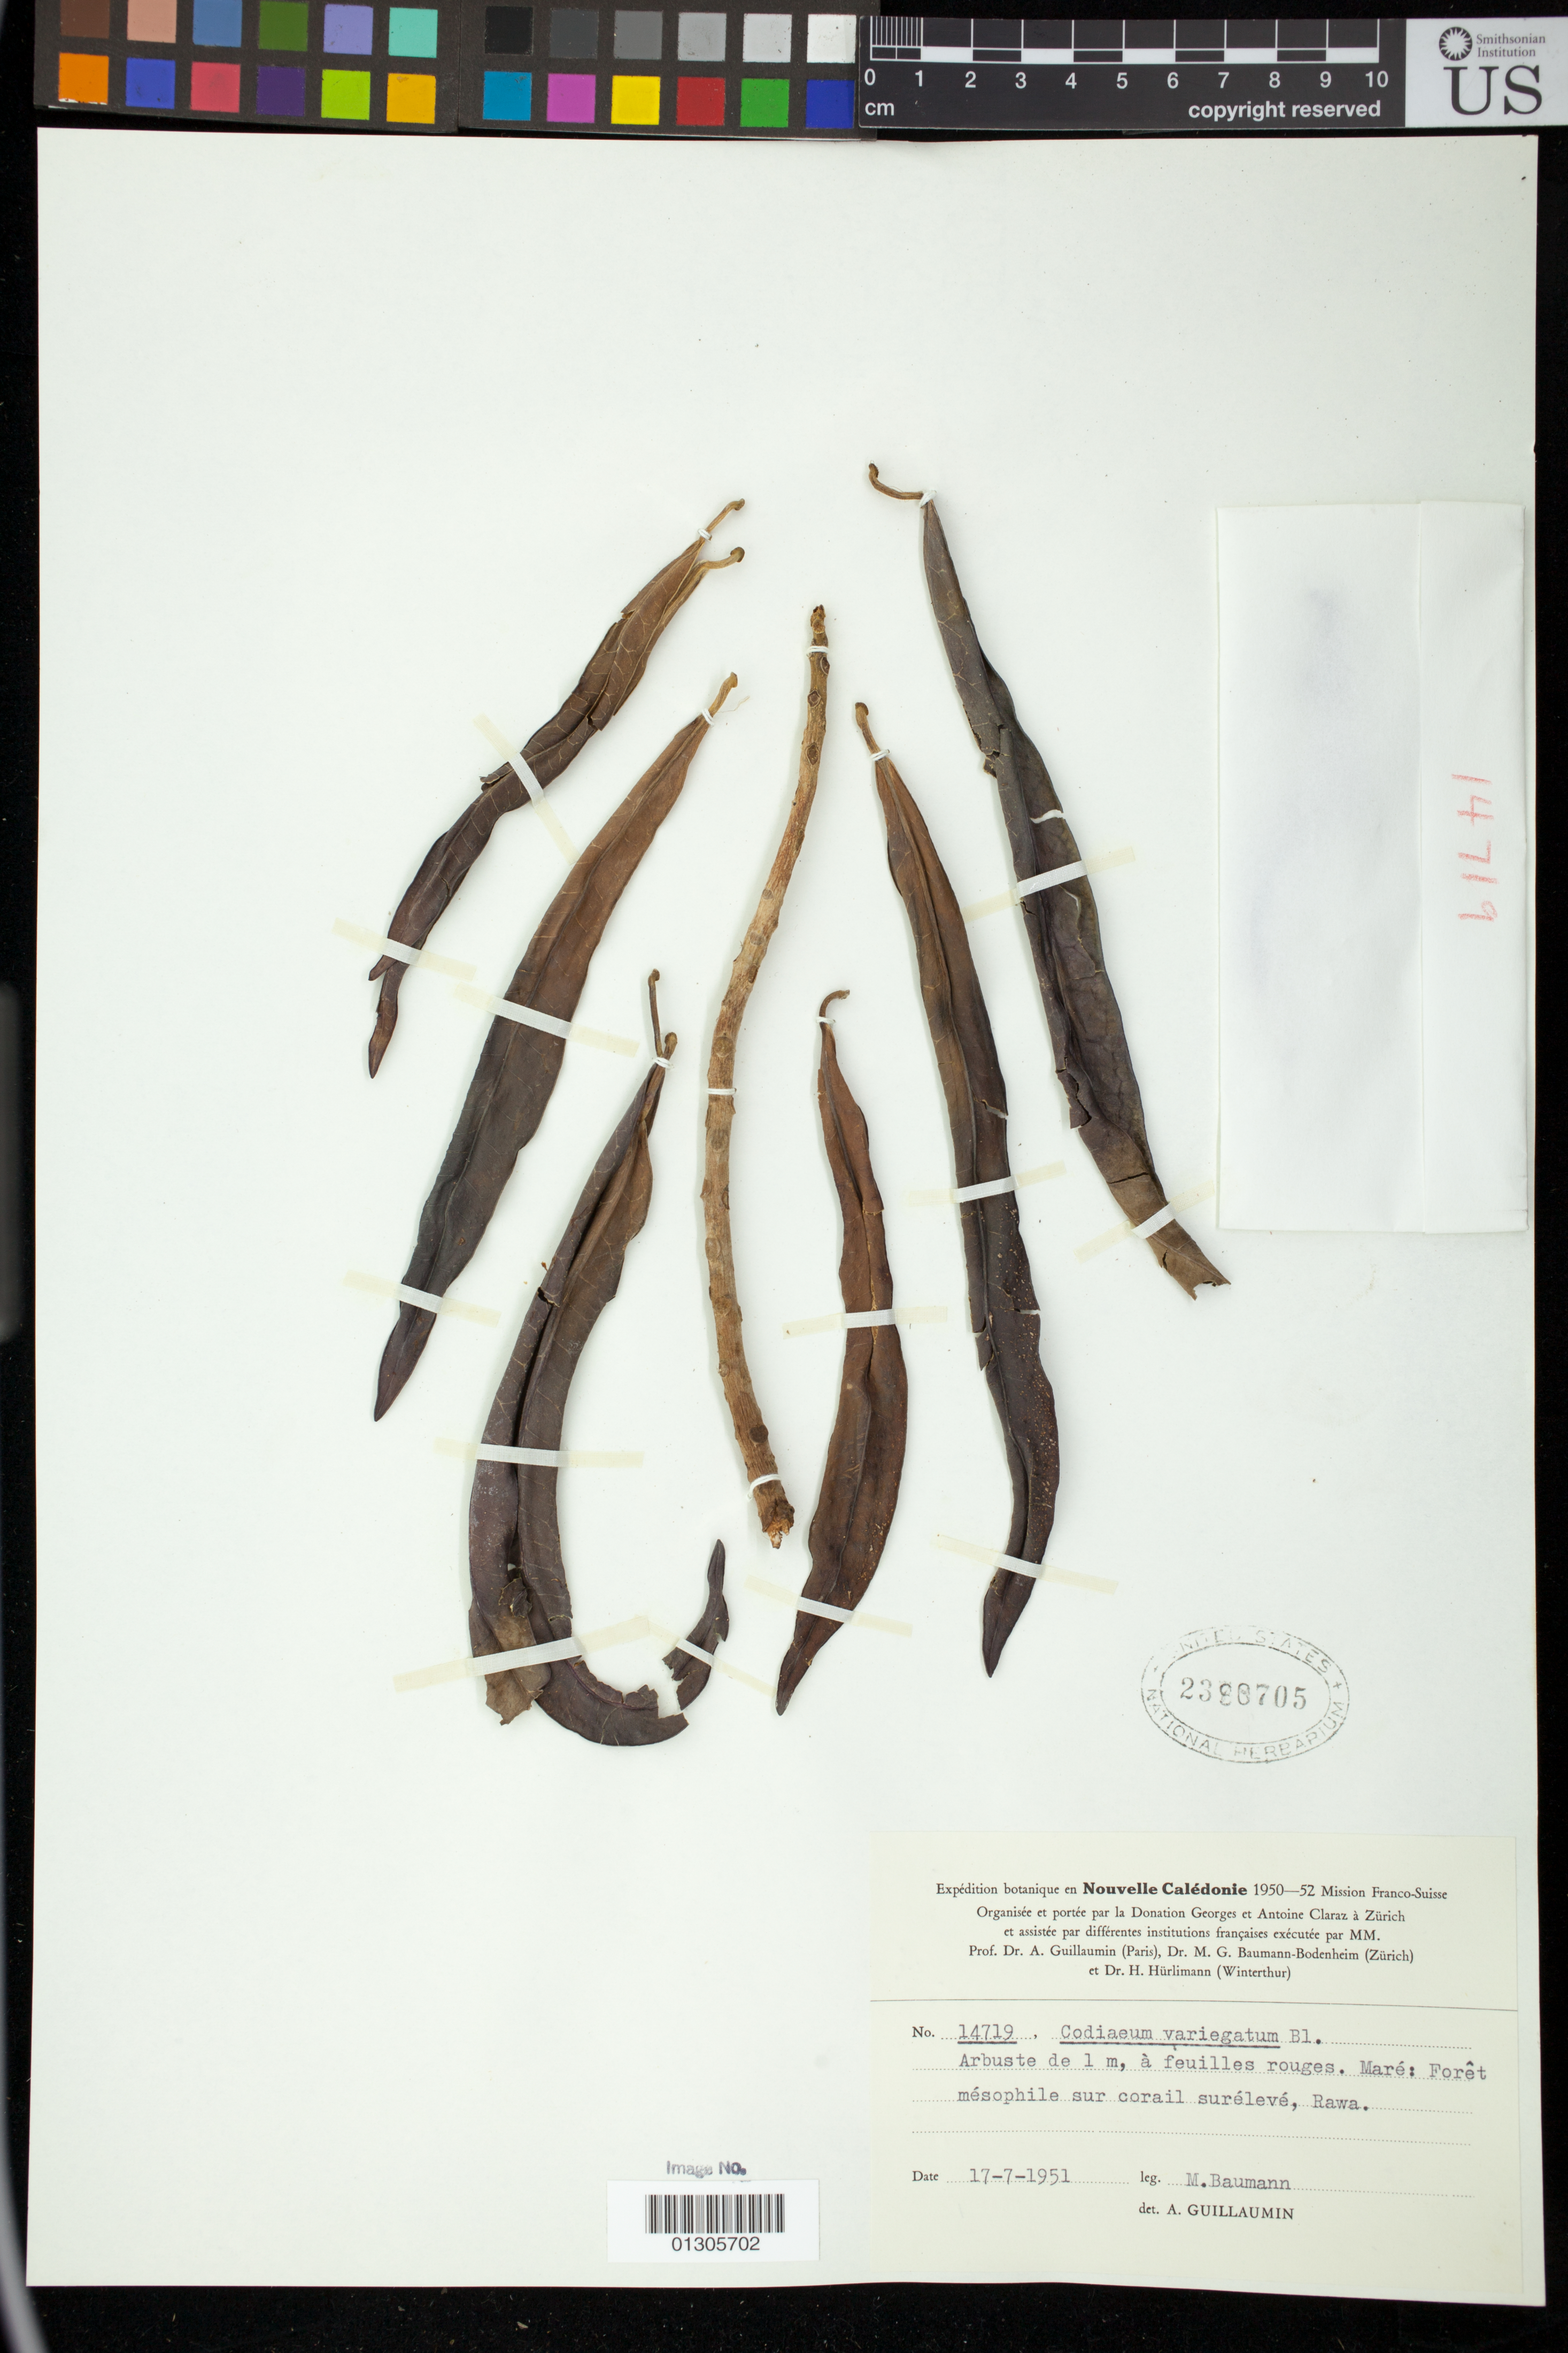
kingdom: Plantae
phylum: Tracheophyta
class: Magnoliopsida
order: Malpighiales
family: Euphorbiaceae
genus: Codiaeum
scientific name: Codiaeum variegatum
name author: (L.) Rumph. ex A. Juss.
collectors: M. Baumann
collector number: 14719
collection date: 1951-07-17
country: New Caledonia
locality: Rawa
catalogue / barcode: US 2390705